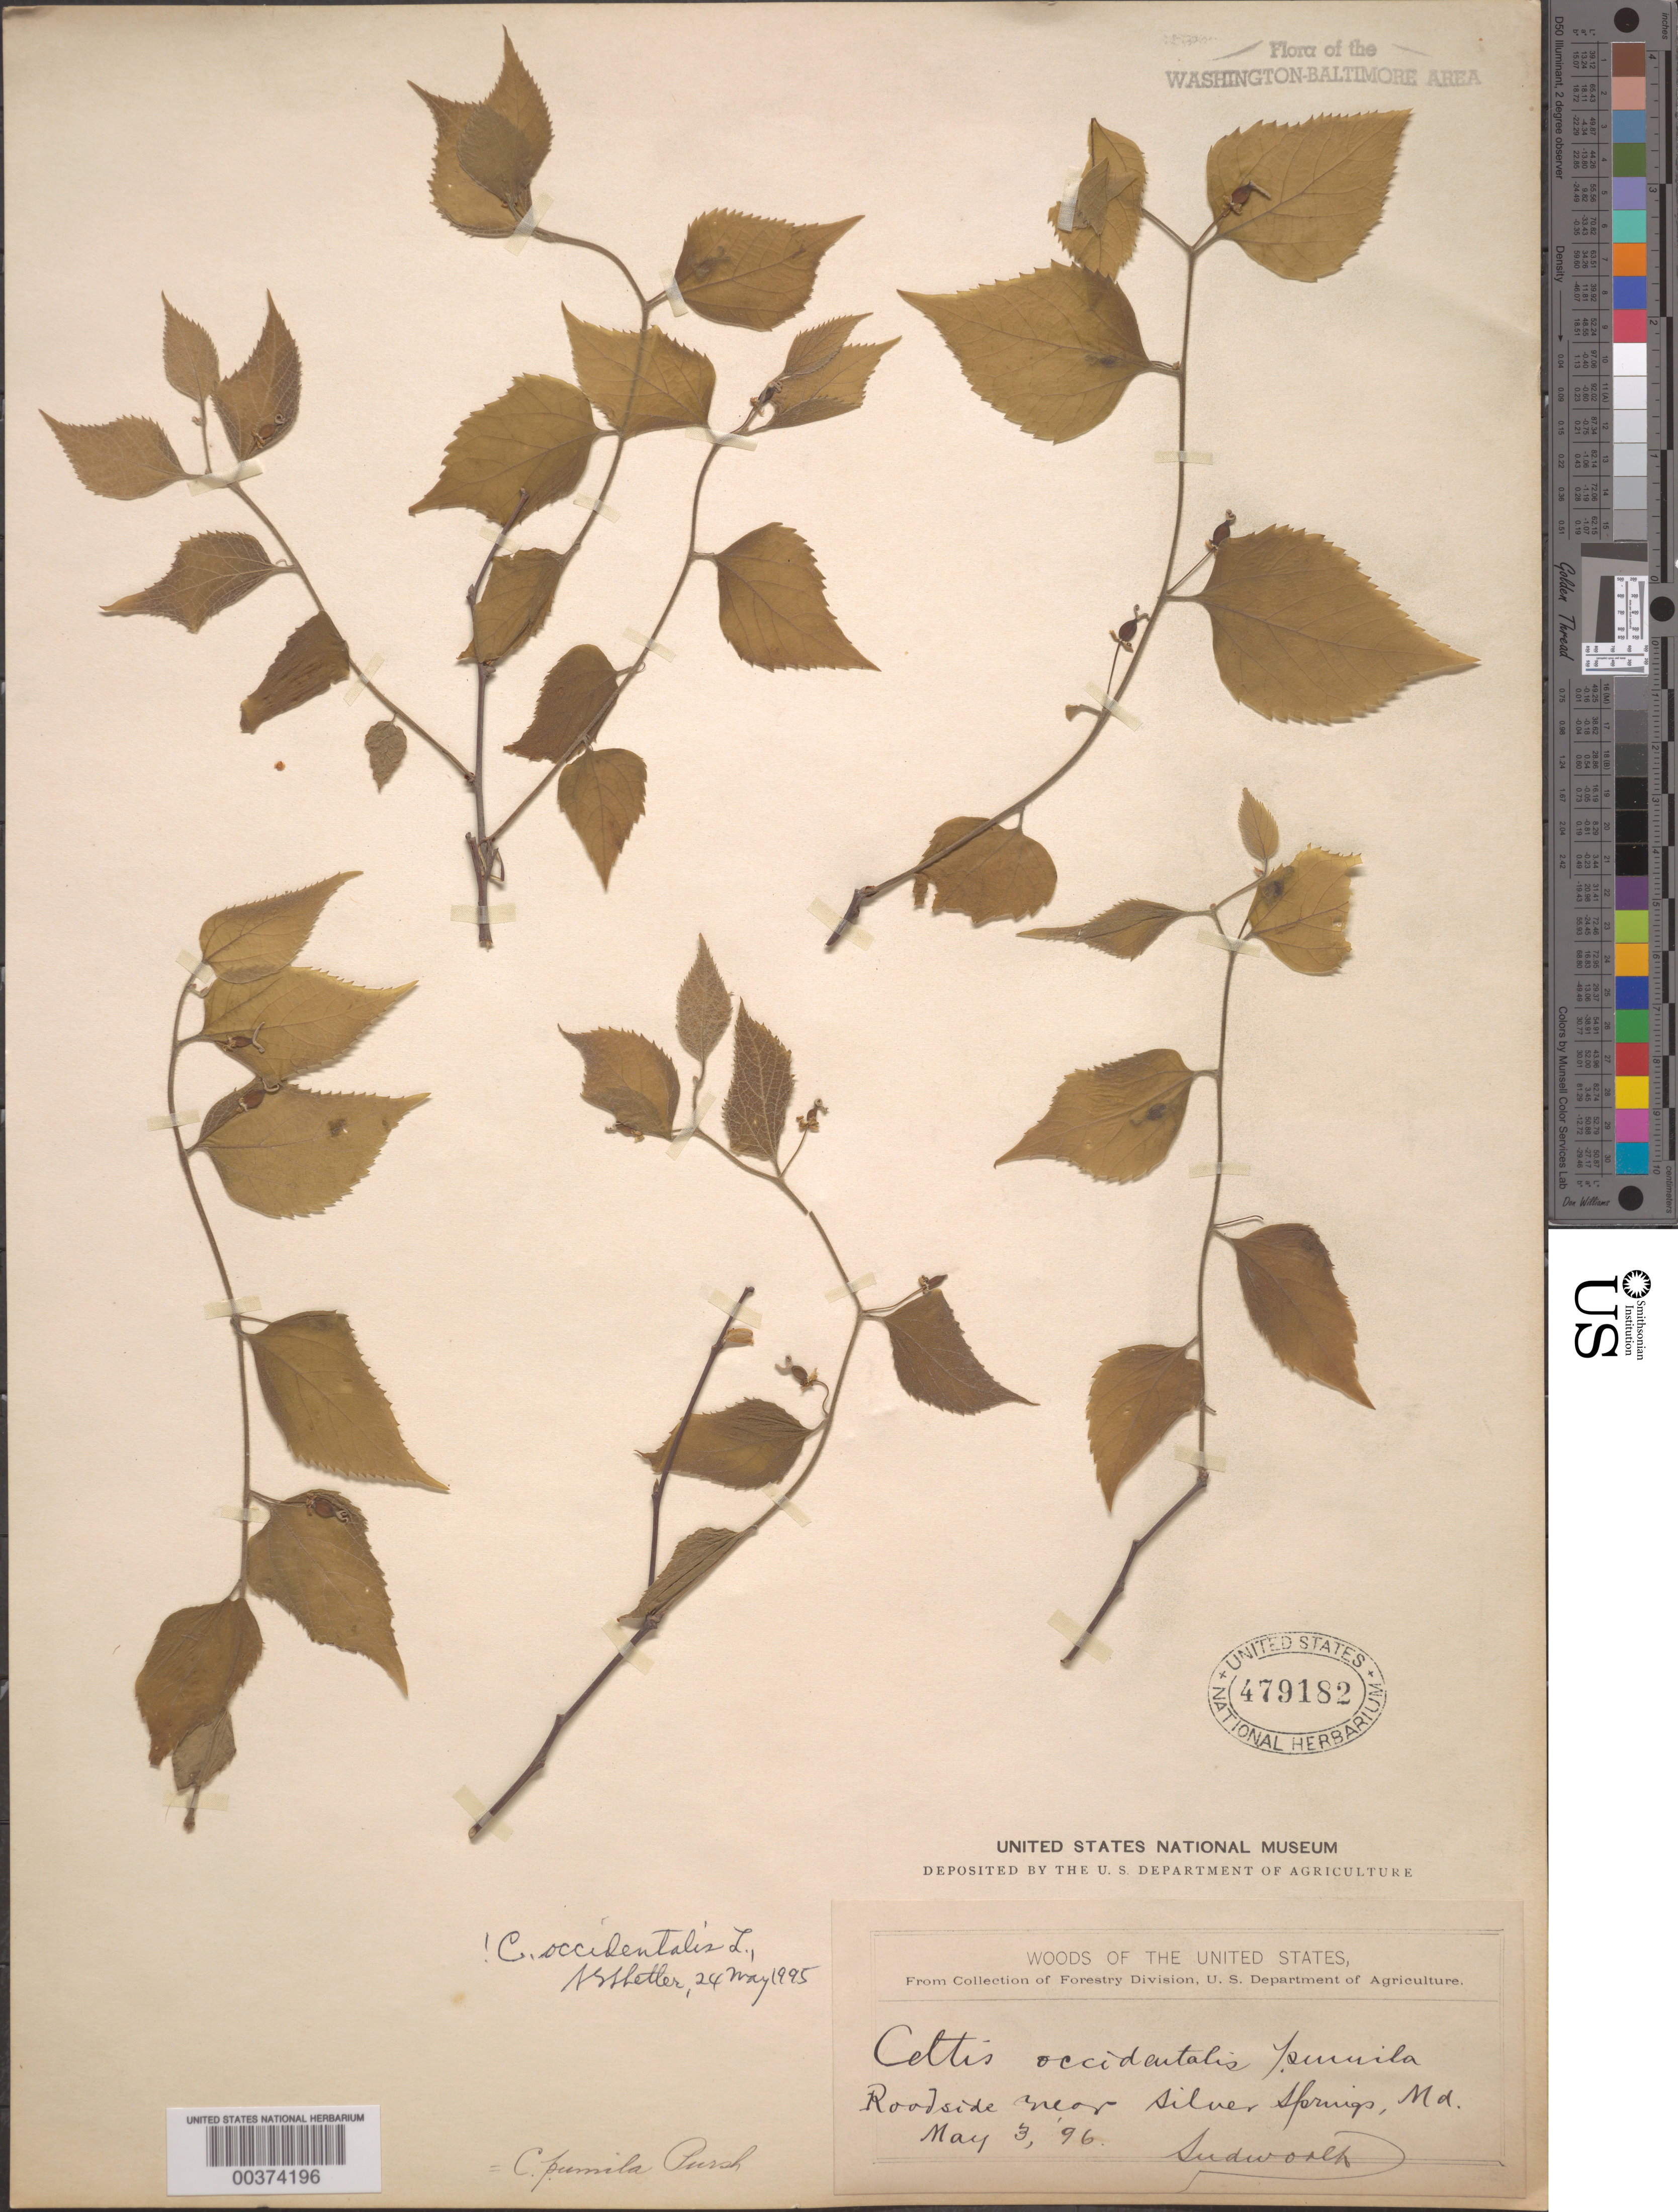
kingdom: Plantae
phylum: Tracheophyta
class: Magnoliopsida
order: Rosales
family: Cannabaceae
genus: Celtis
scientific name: Celtis occidentalis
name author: L.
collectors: G. B. Sudworth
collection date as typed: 03 May 1896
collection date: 1896-05-03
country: United States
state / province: Maryland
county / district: Montgomery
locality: Silver Spring vicinity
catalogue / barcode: US 479182